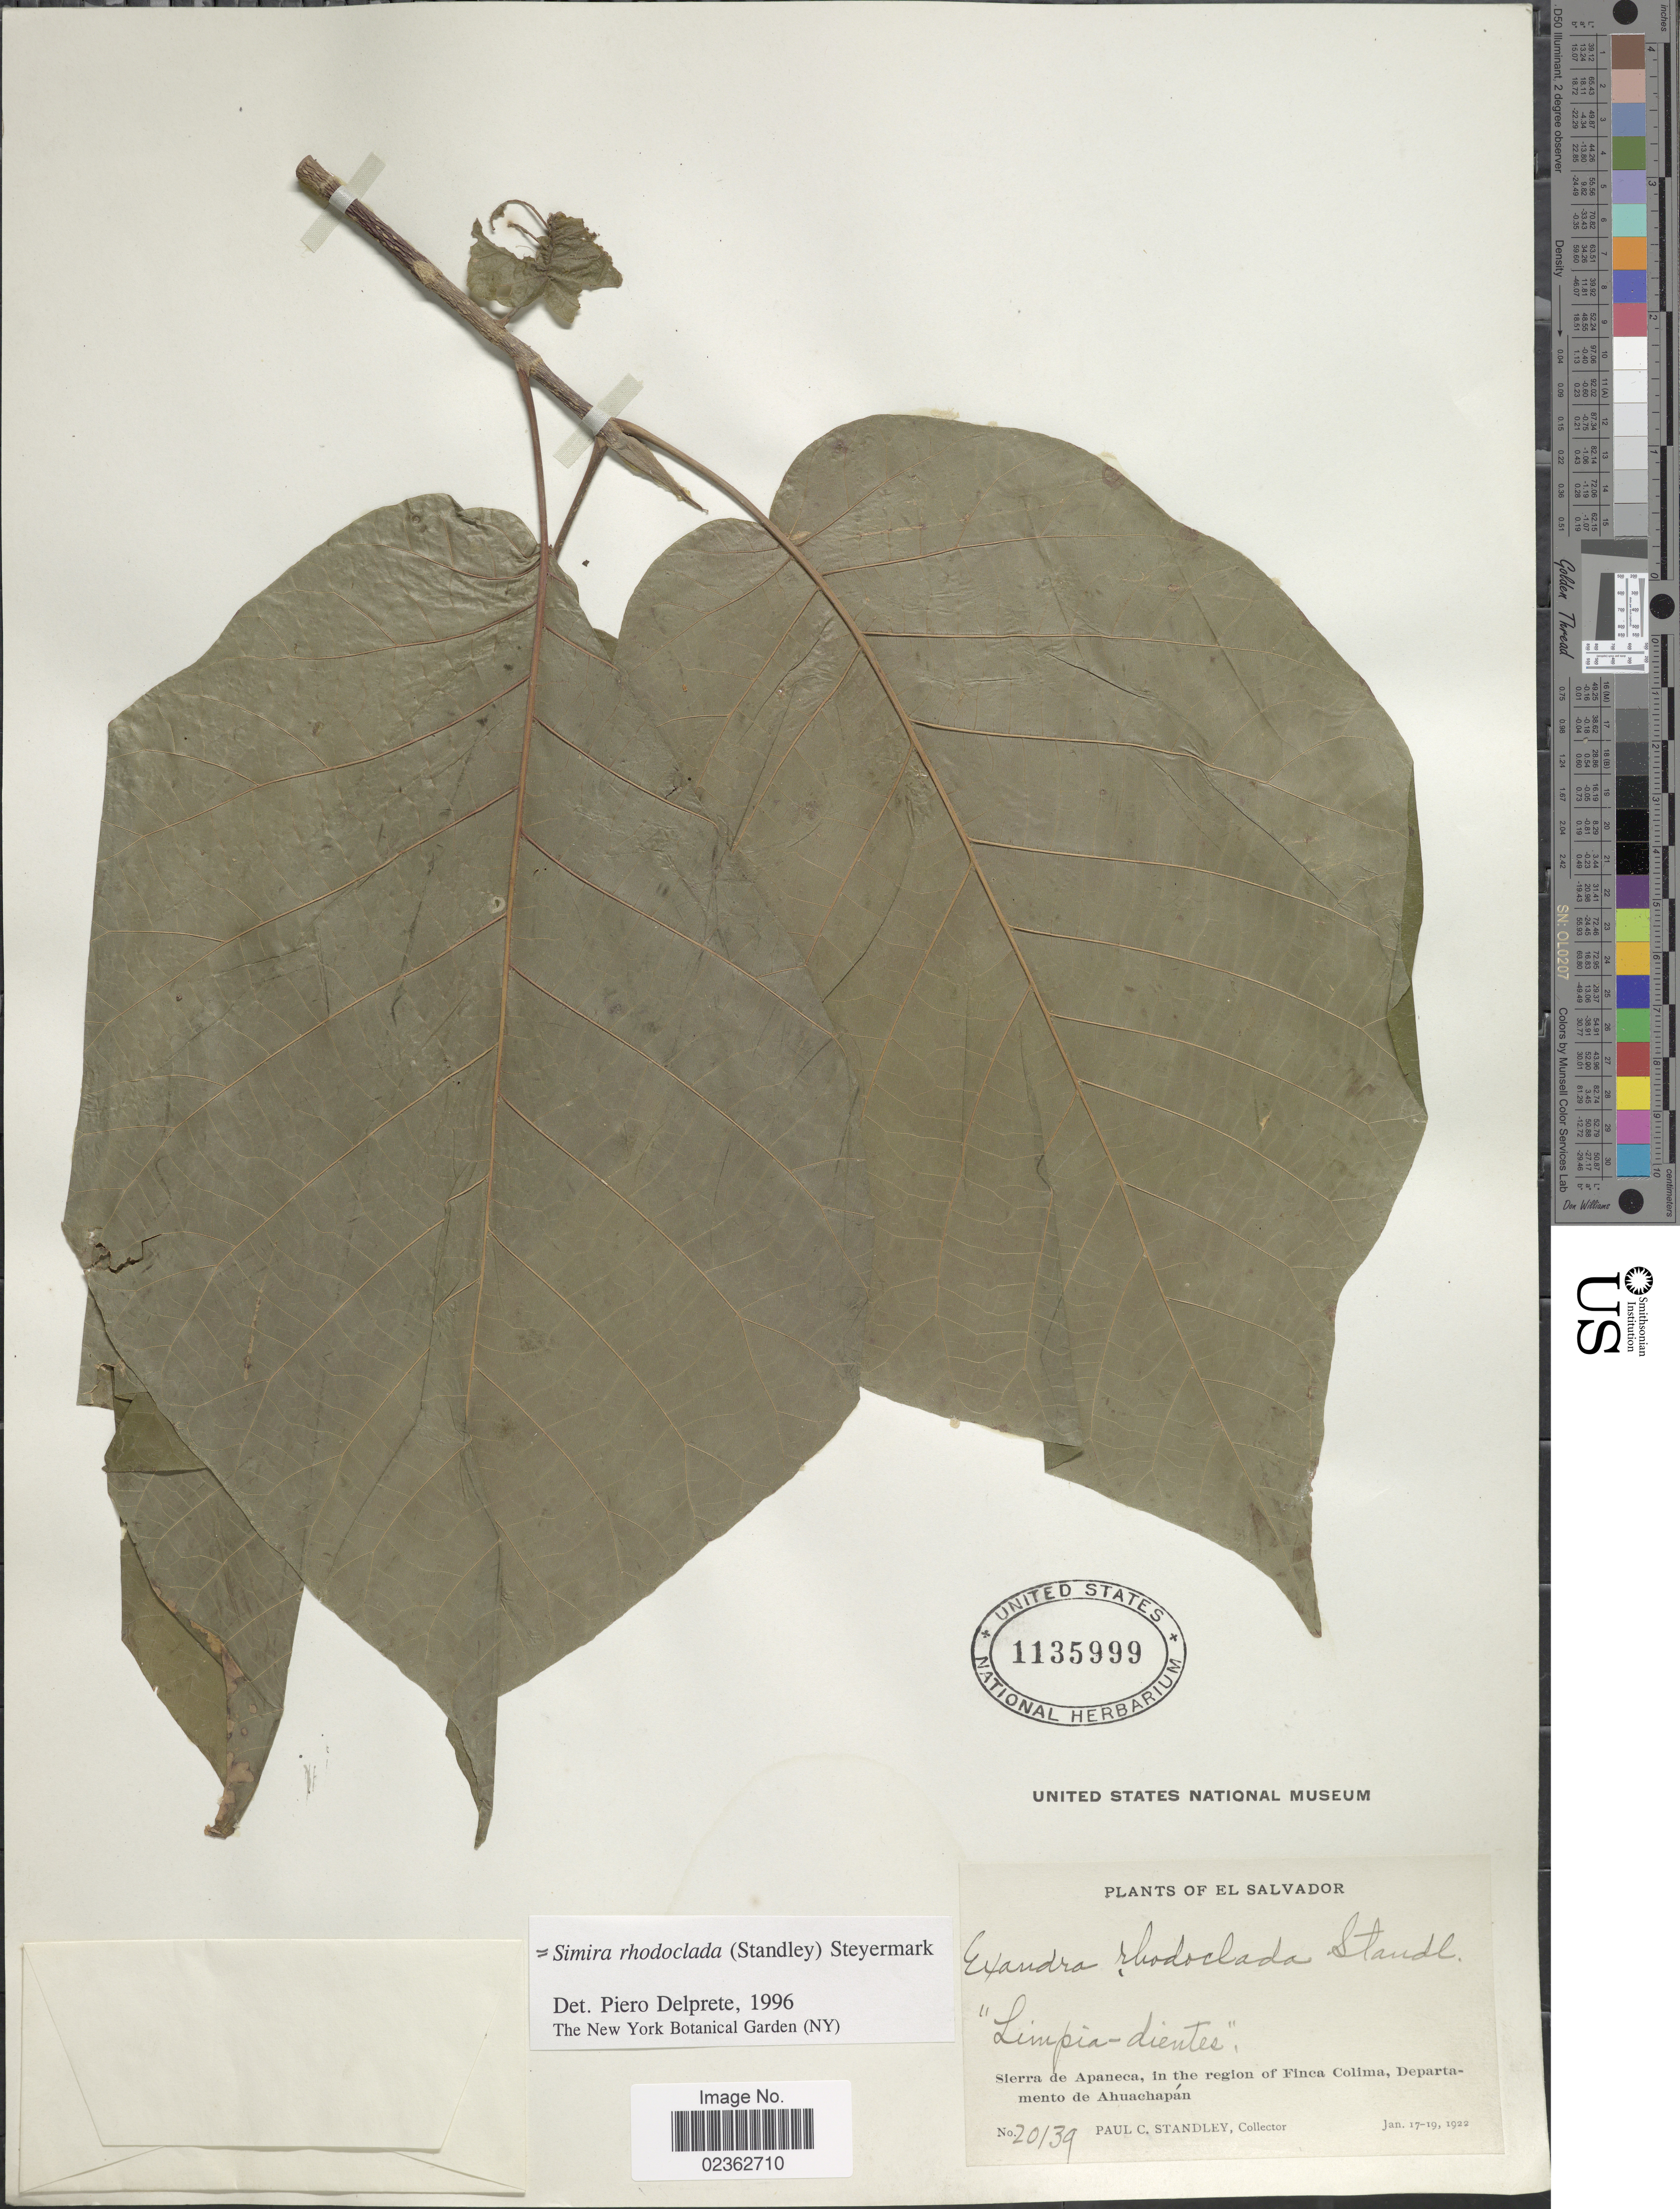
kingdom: Plantae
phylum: Tracheophyta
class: Magnoliopsida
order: Gentianales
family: Rubiaceae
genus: Simira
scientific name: Simira rhodoclada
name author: (Standl.) Steyerm.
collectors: P. C. Standley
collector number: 20139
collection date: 1922-01-17/1922-01-19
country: El Salvador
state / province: Ahuachapan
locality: Sierra de paneca, in the region of Finca Colima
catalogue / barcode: US 1135999